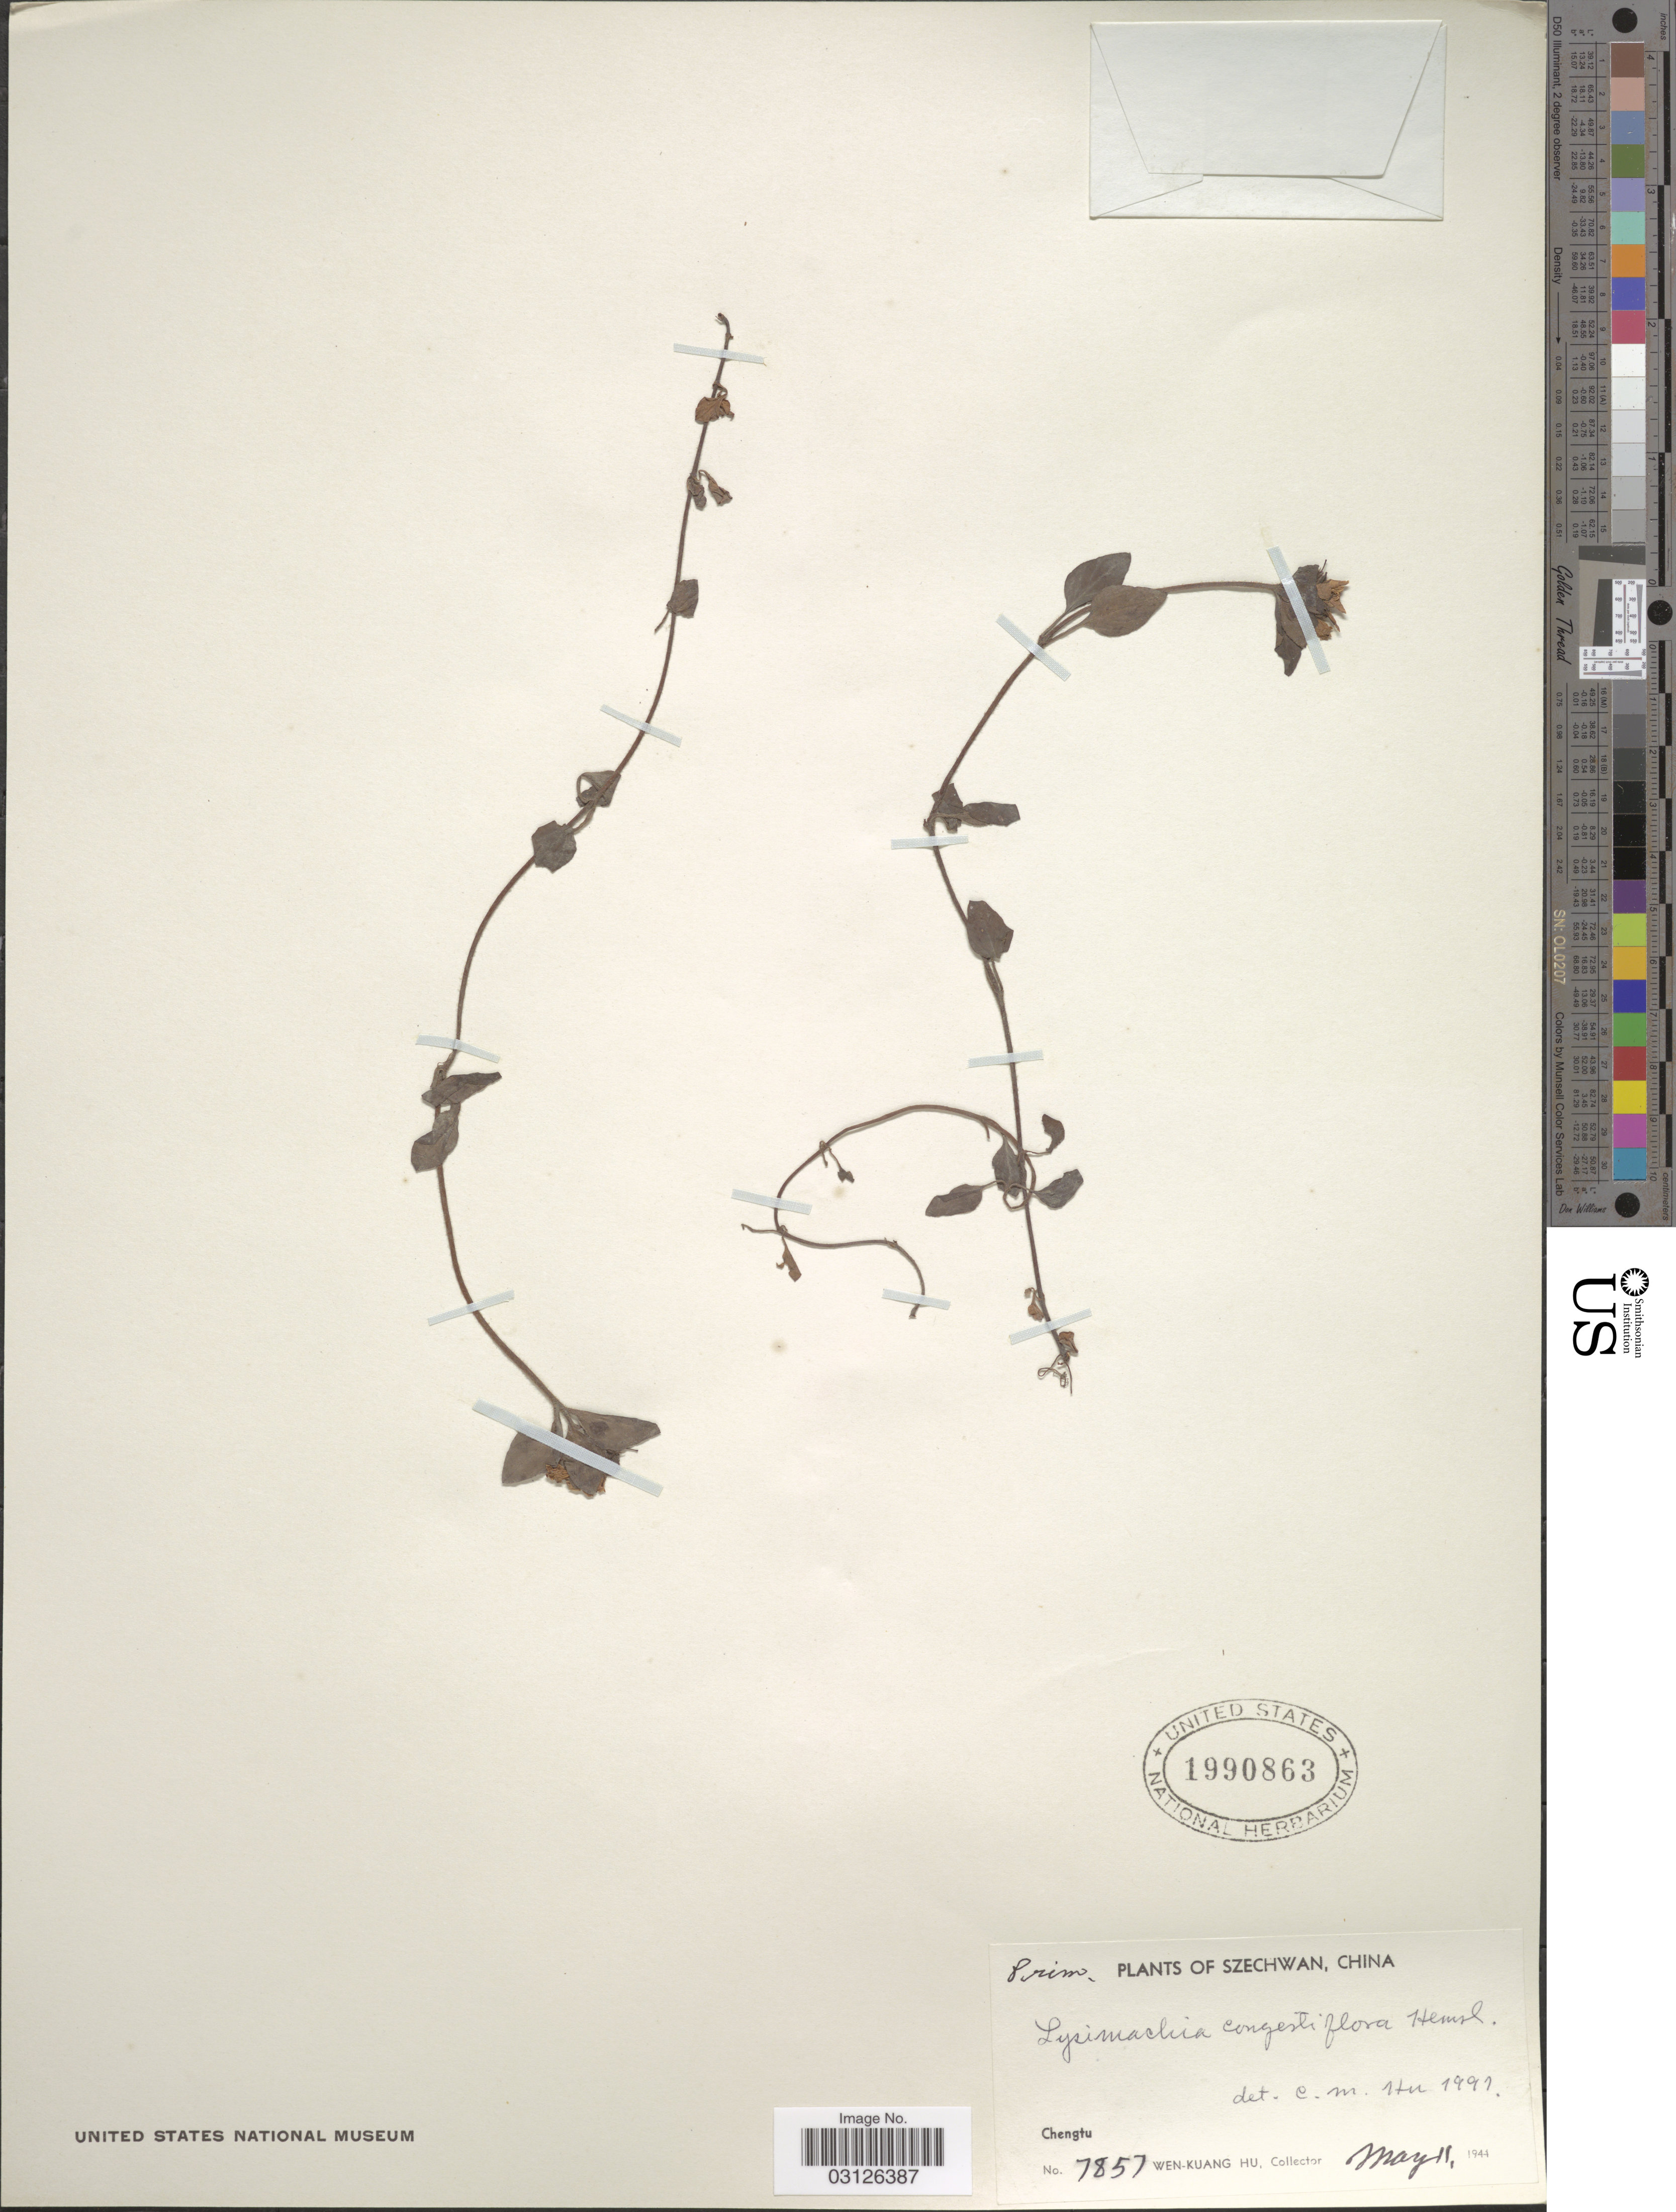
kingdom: Plantae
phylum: Tracheophyta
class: Magnoliopsida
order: Ericales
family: Primulaceae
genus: Lysimachia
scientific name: Lysimachia congestiflora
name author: Hemsl.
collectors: W. K. Hu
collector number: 7857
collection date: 1944-05-11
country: China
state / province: Sichuan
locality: Szechwan. Chengtu.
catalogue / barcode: US 1990863